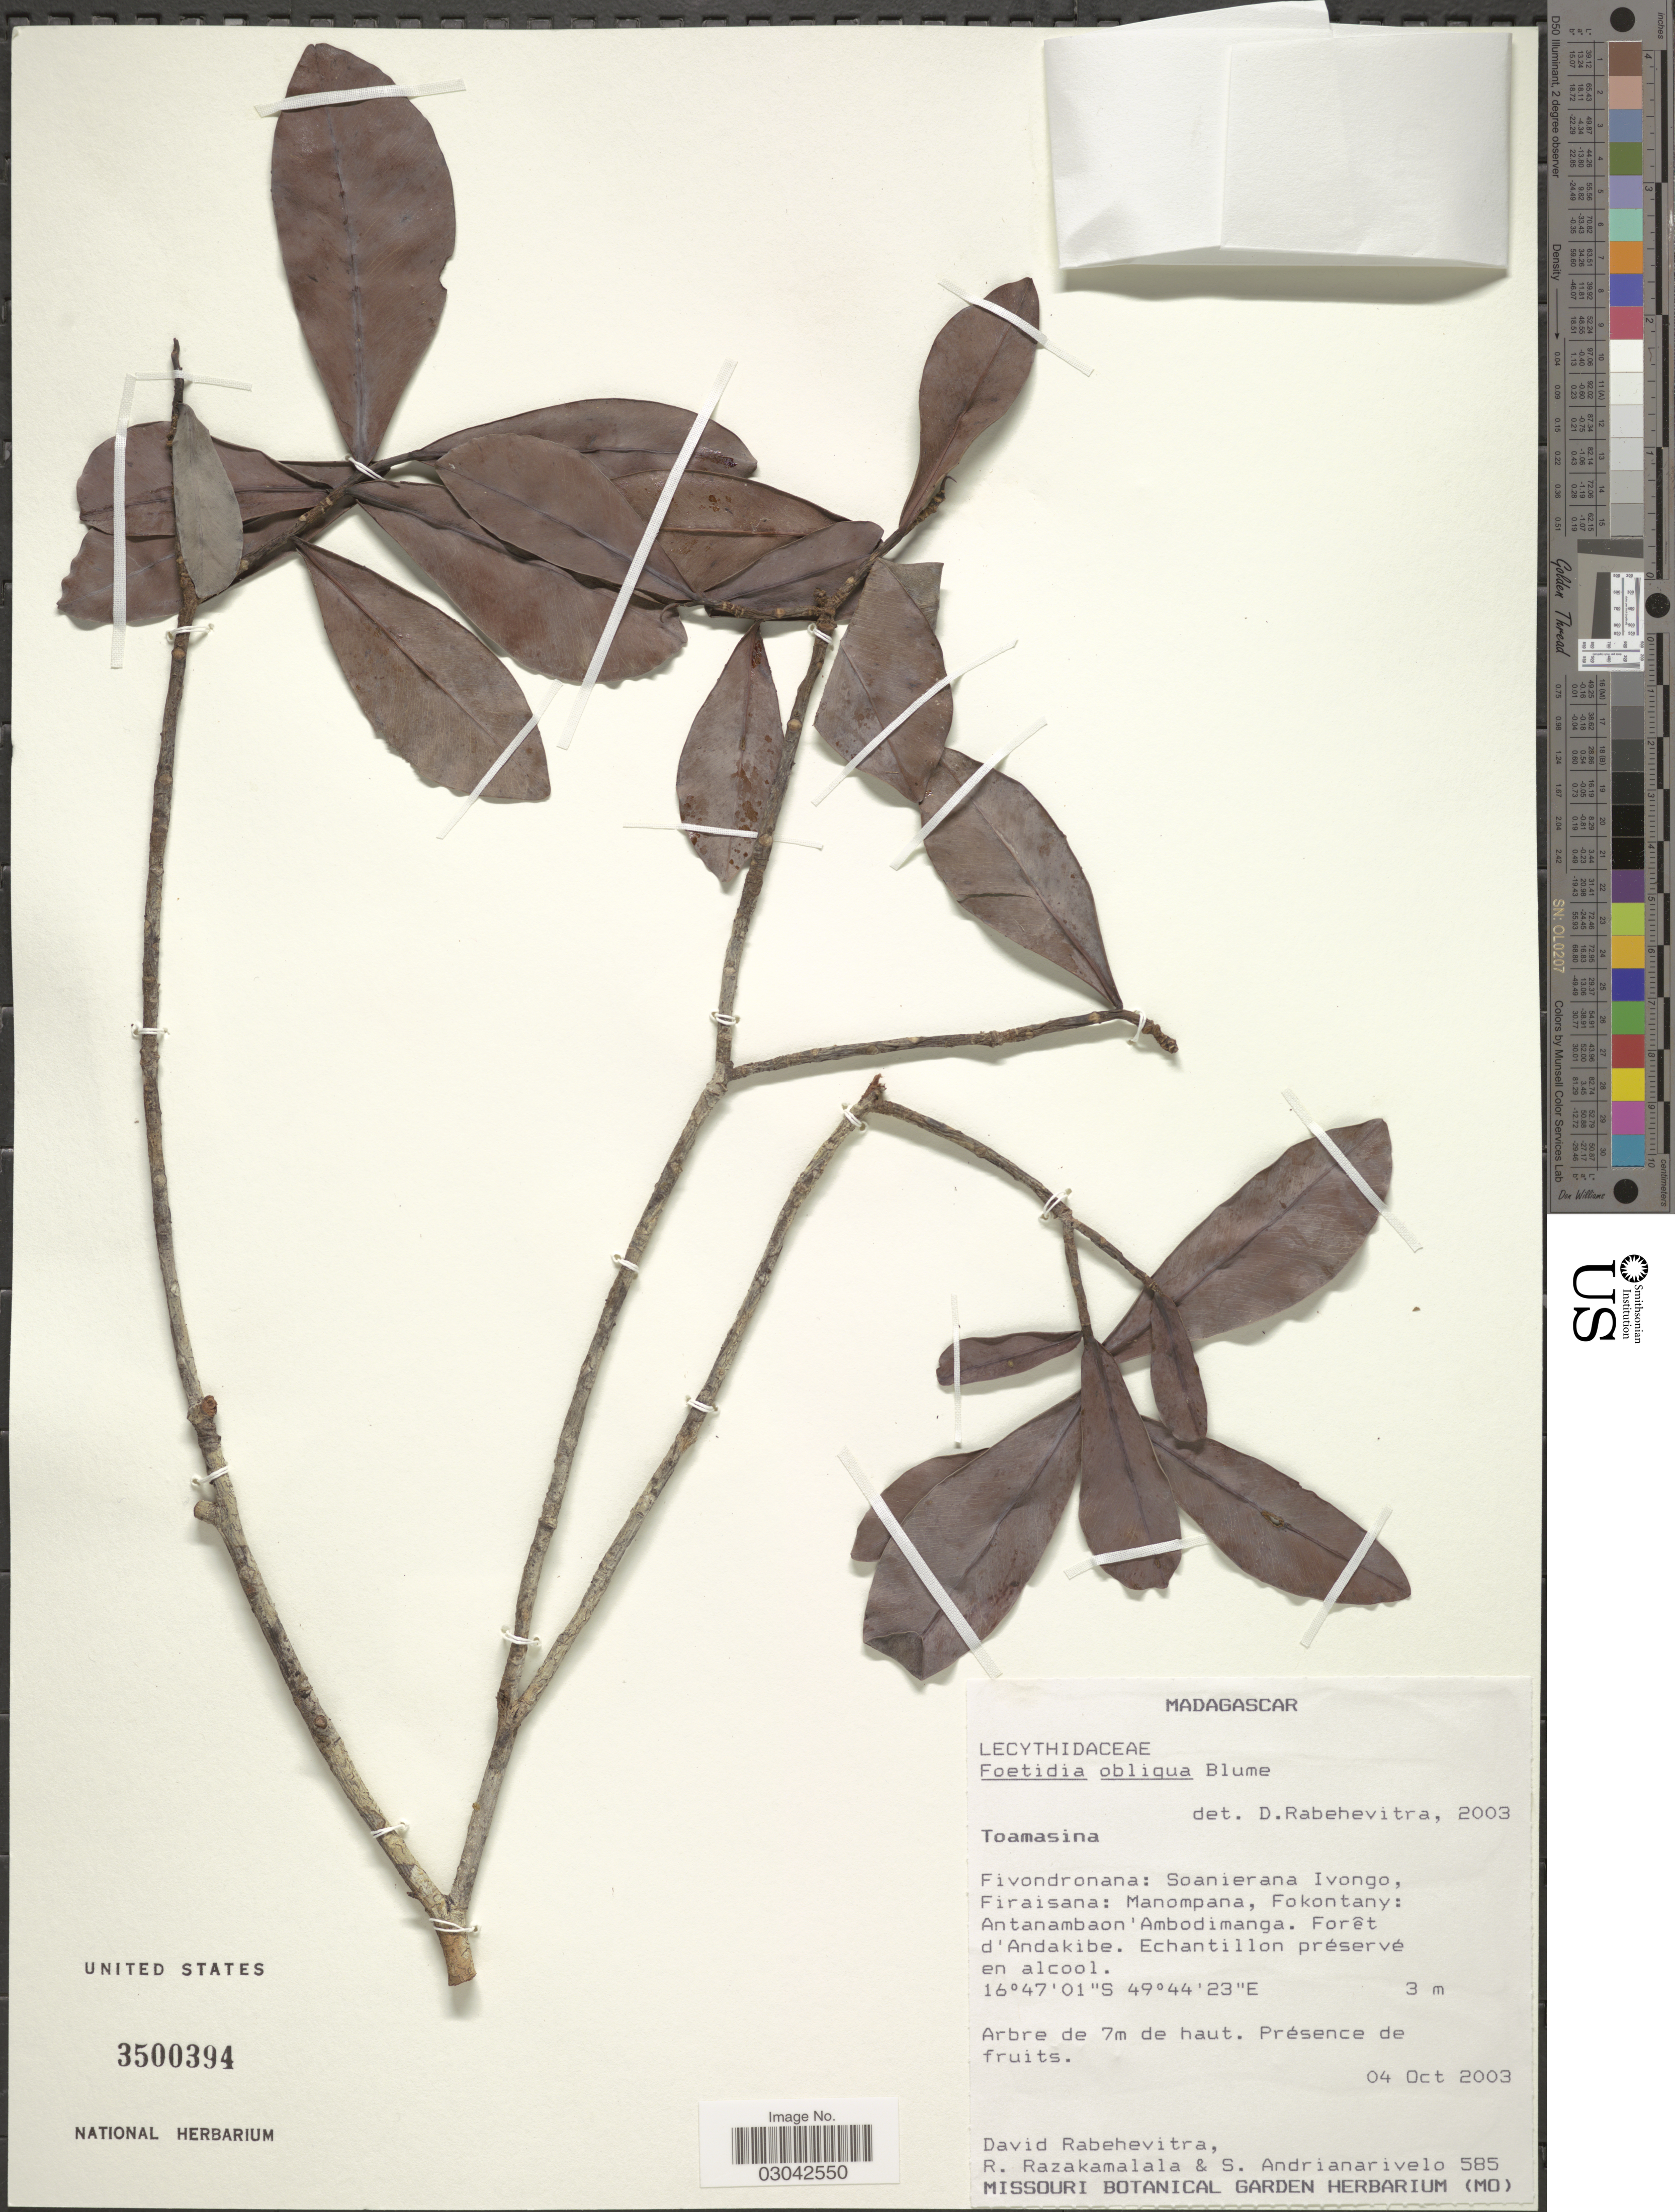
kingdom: Plantae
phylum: Tracheophyta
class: Magnoliopsida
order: Ericales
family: Lecythidaceae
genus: Foetidia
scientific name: Foetidia obliqua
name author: Blume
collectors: D. Rabehevitra, R. Razakamalala & S. Andrianarivelo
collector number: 585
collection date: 2003-10-04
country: Madagascar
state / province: Analanjirofo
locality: Fivondronana: Soanierana Ivongo, Firaisana: Manompana, Fokontany: Antanambaon'Ambodimanga. Forêt d'Andakibe.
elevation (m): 3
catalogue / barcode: US 3500394